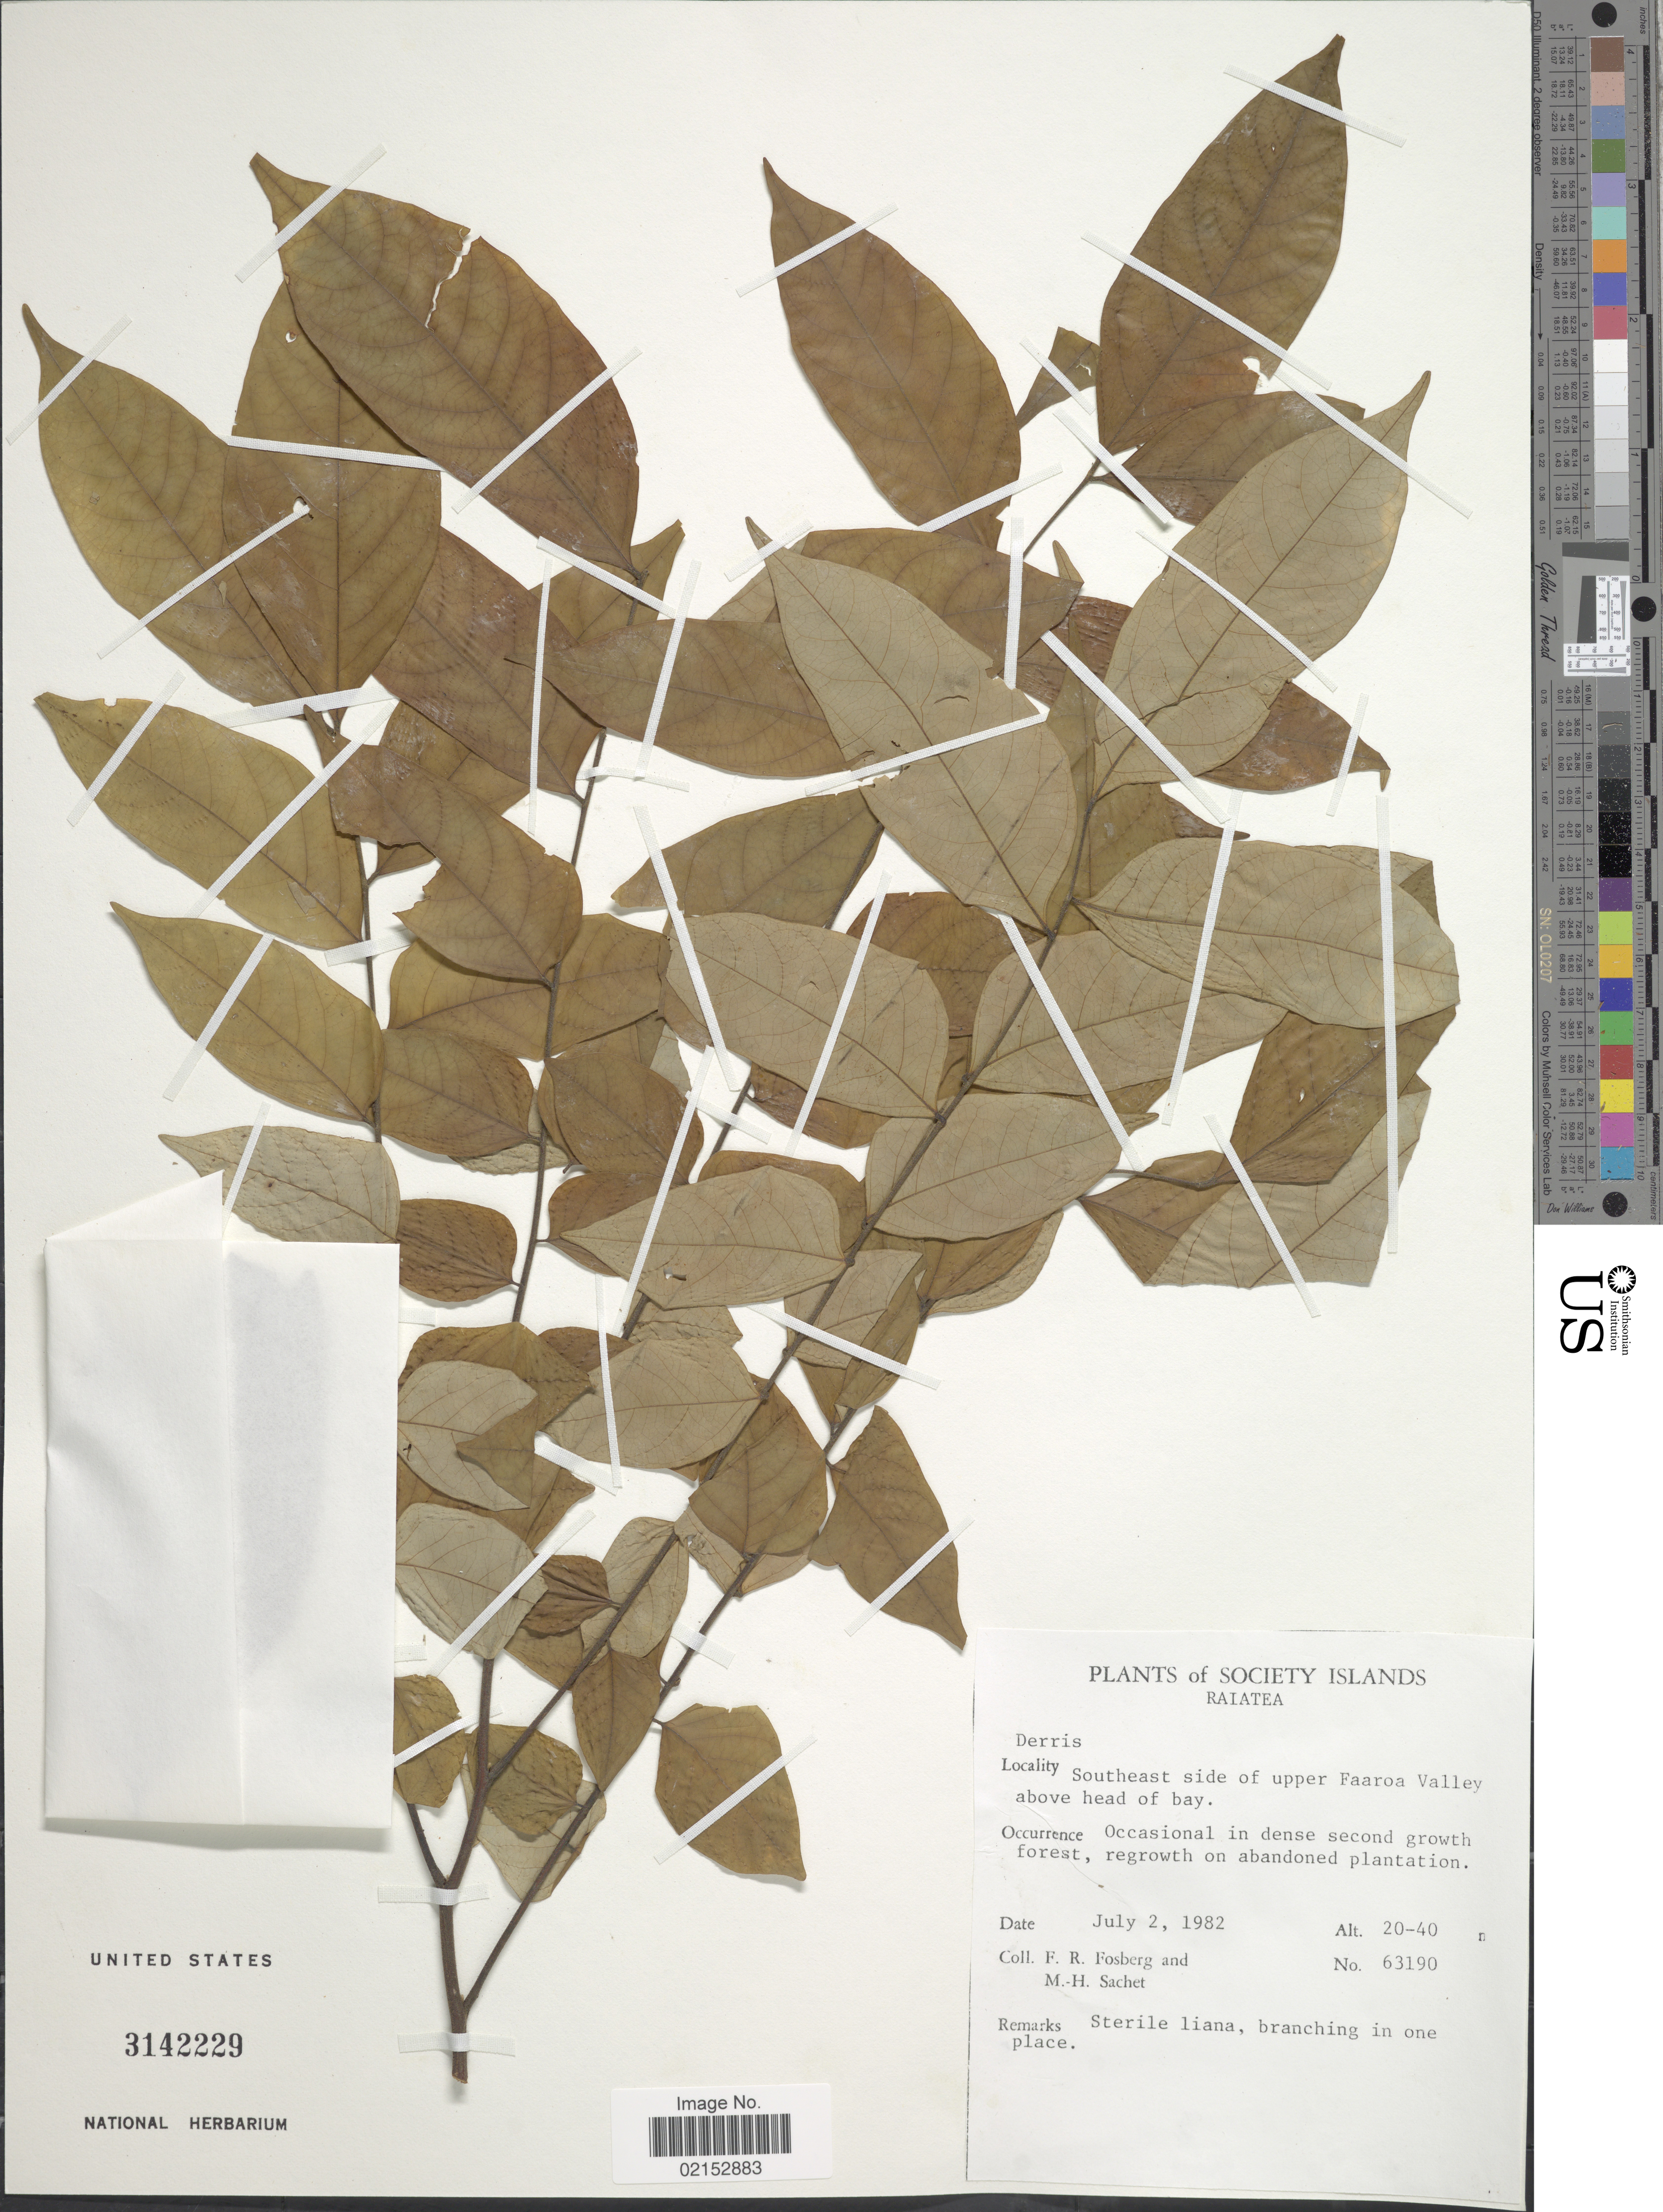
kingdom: Plantae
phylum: Tracheophyta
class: Magnoliopsida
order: Fabales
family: Fabaceae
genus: Derris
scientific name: Derris sp.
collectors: F. R. Fosberg & M.-H. Sachet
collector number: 63190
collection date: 1982-07-02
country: French Polynesia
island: Raiatea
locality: Society Islands, Raiatea, Southeast side of upper Faaroa Valley above head of bay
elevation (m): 20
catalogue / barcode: US 3142229